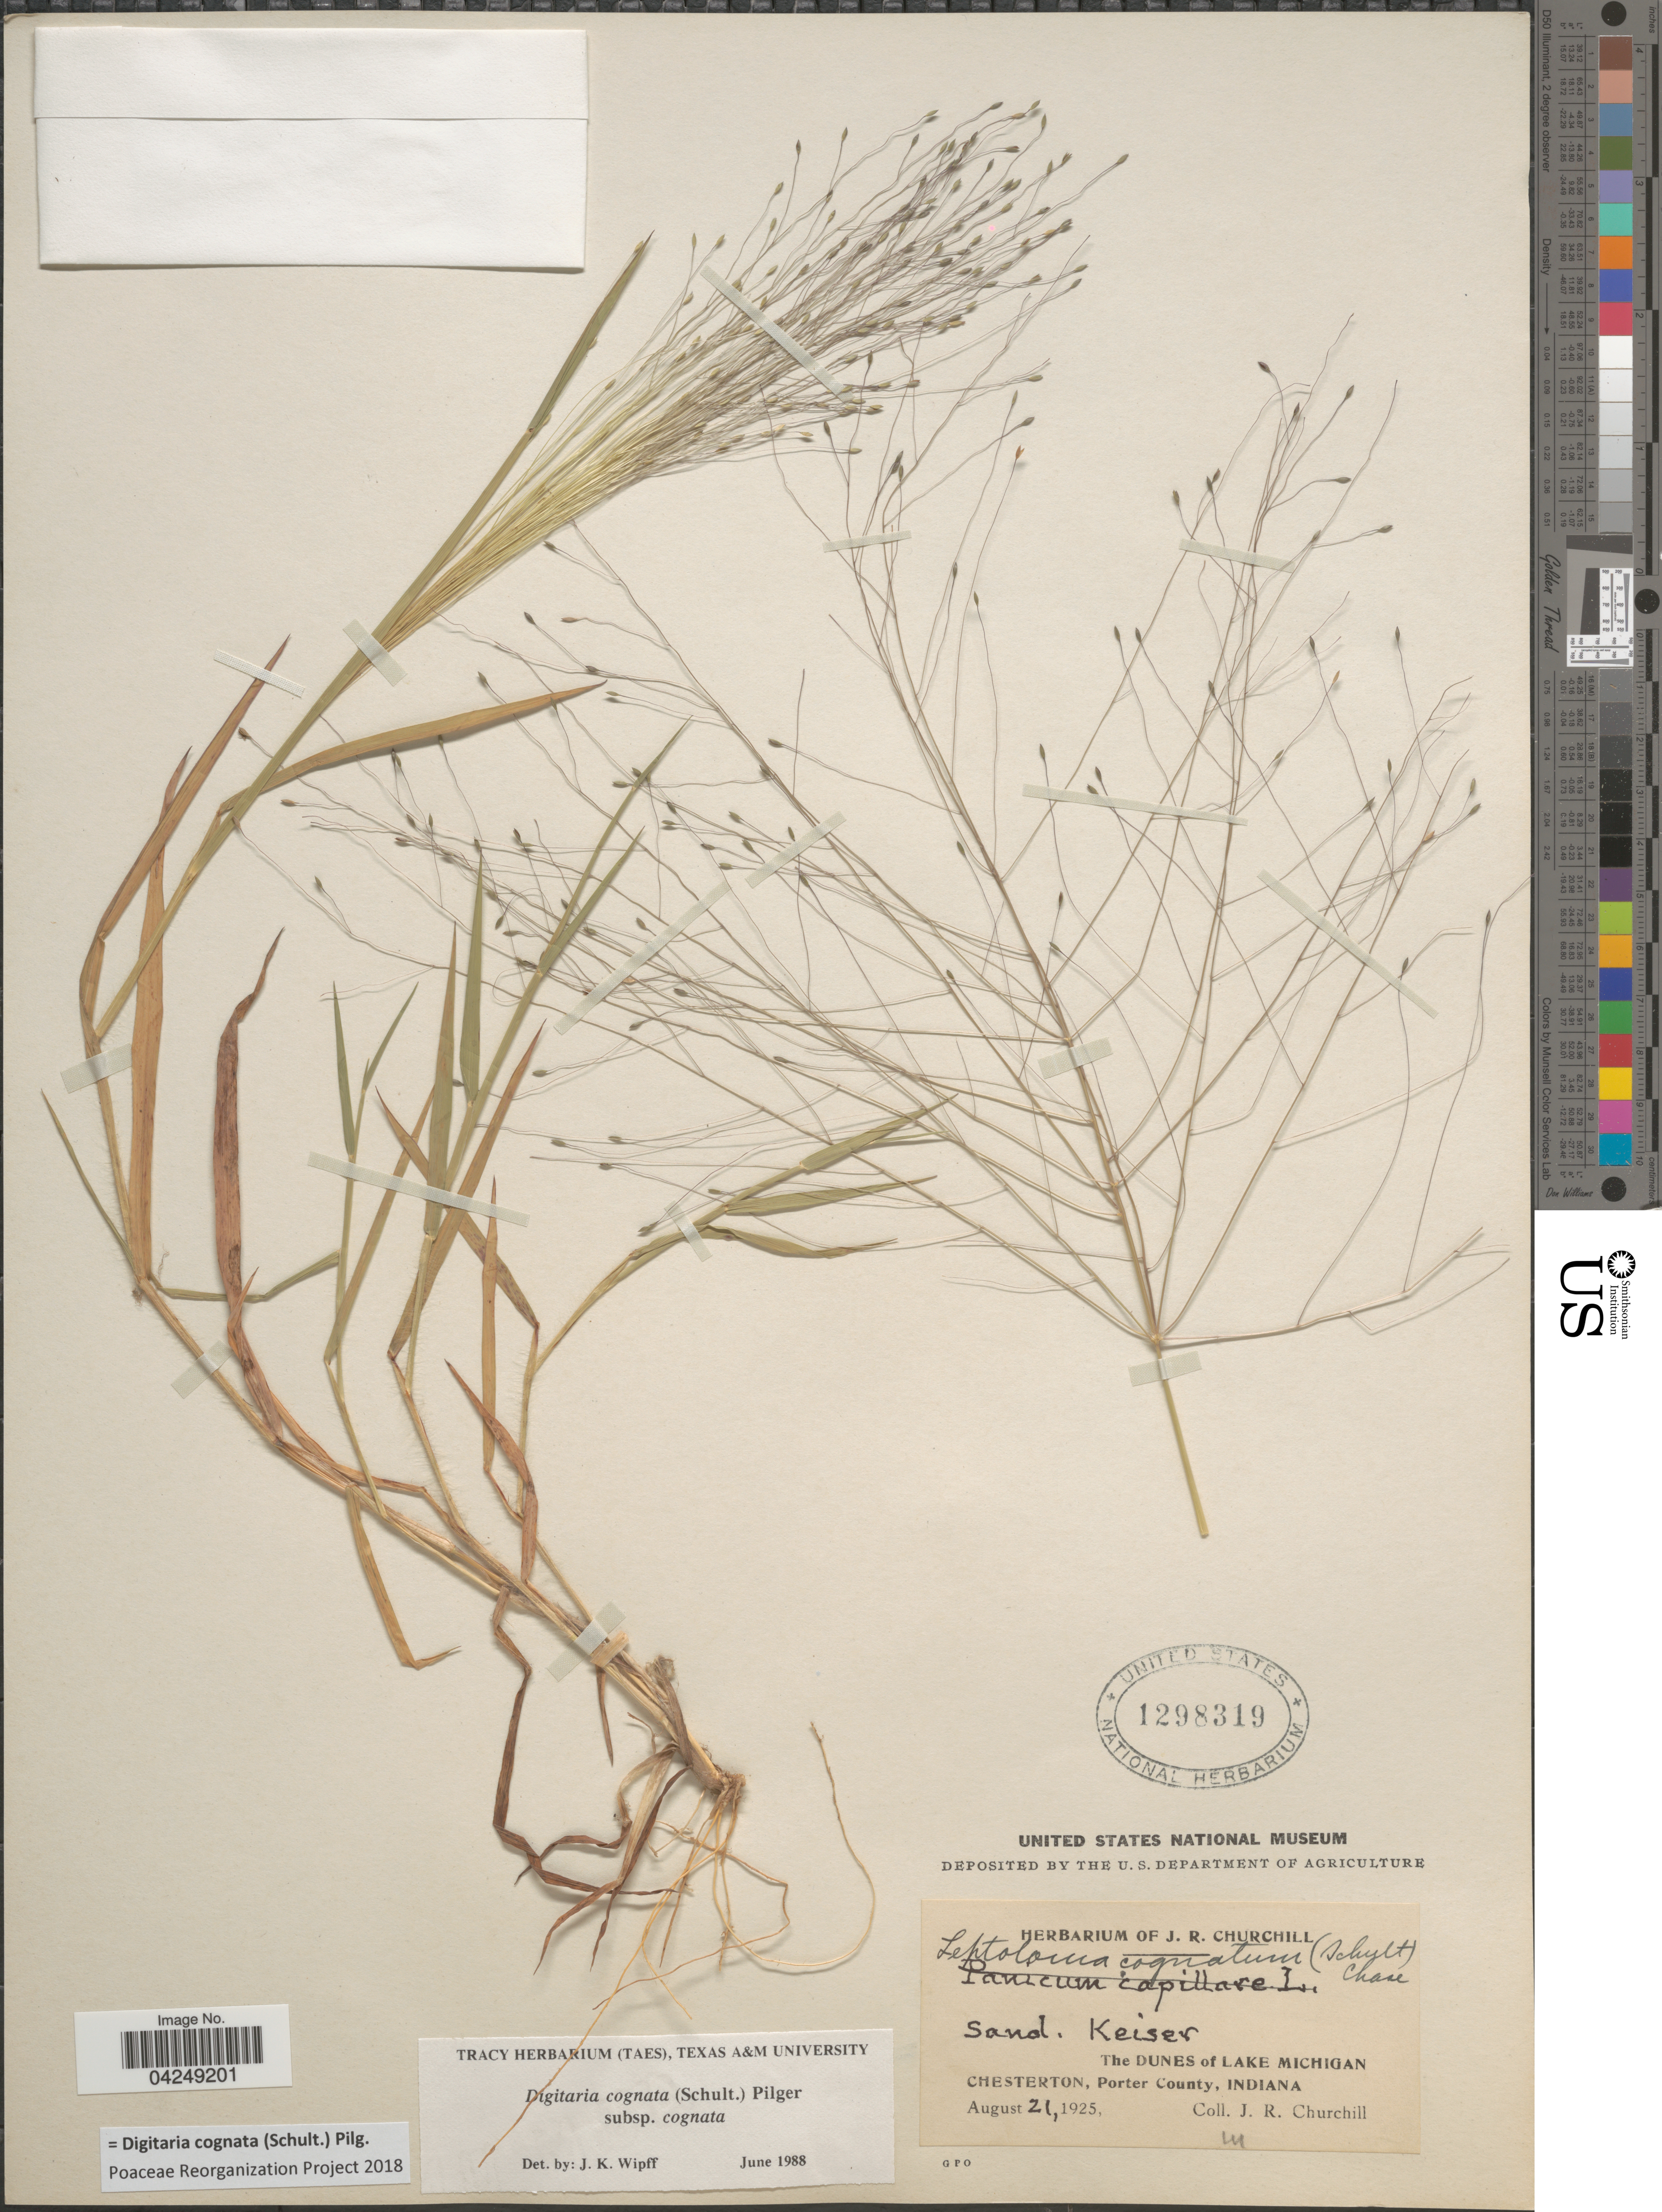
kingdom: Plantae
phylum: Tracheophyta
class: Liliopsida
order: Poales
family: Poaceae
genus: Digitaria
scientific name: Digitaria cognata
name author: (Scult.) Pilg.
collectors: J. Churchill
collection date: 1925-08-21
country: United States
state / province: Indiana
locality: Sand. Keiser. The dunes of Lake Michigan. Chesterton, Porter County.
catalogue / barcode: US 1298319